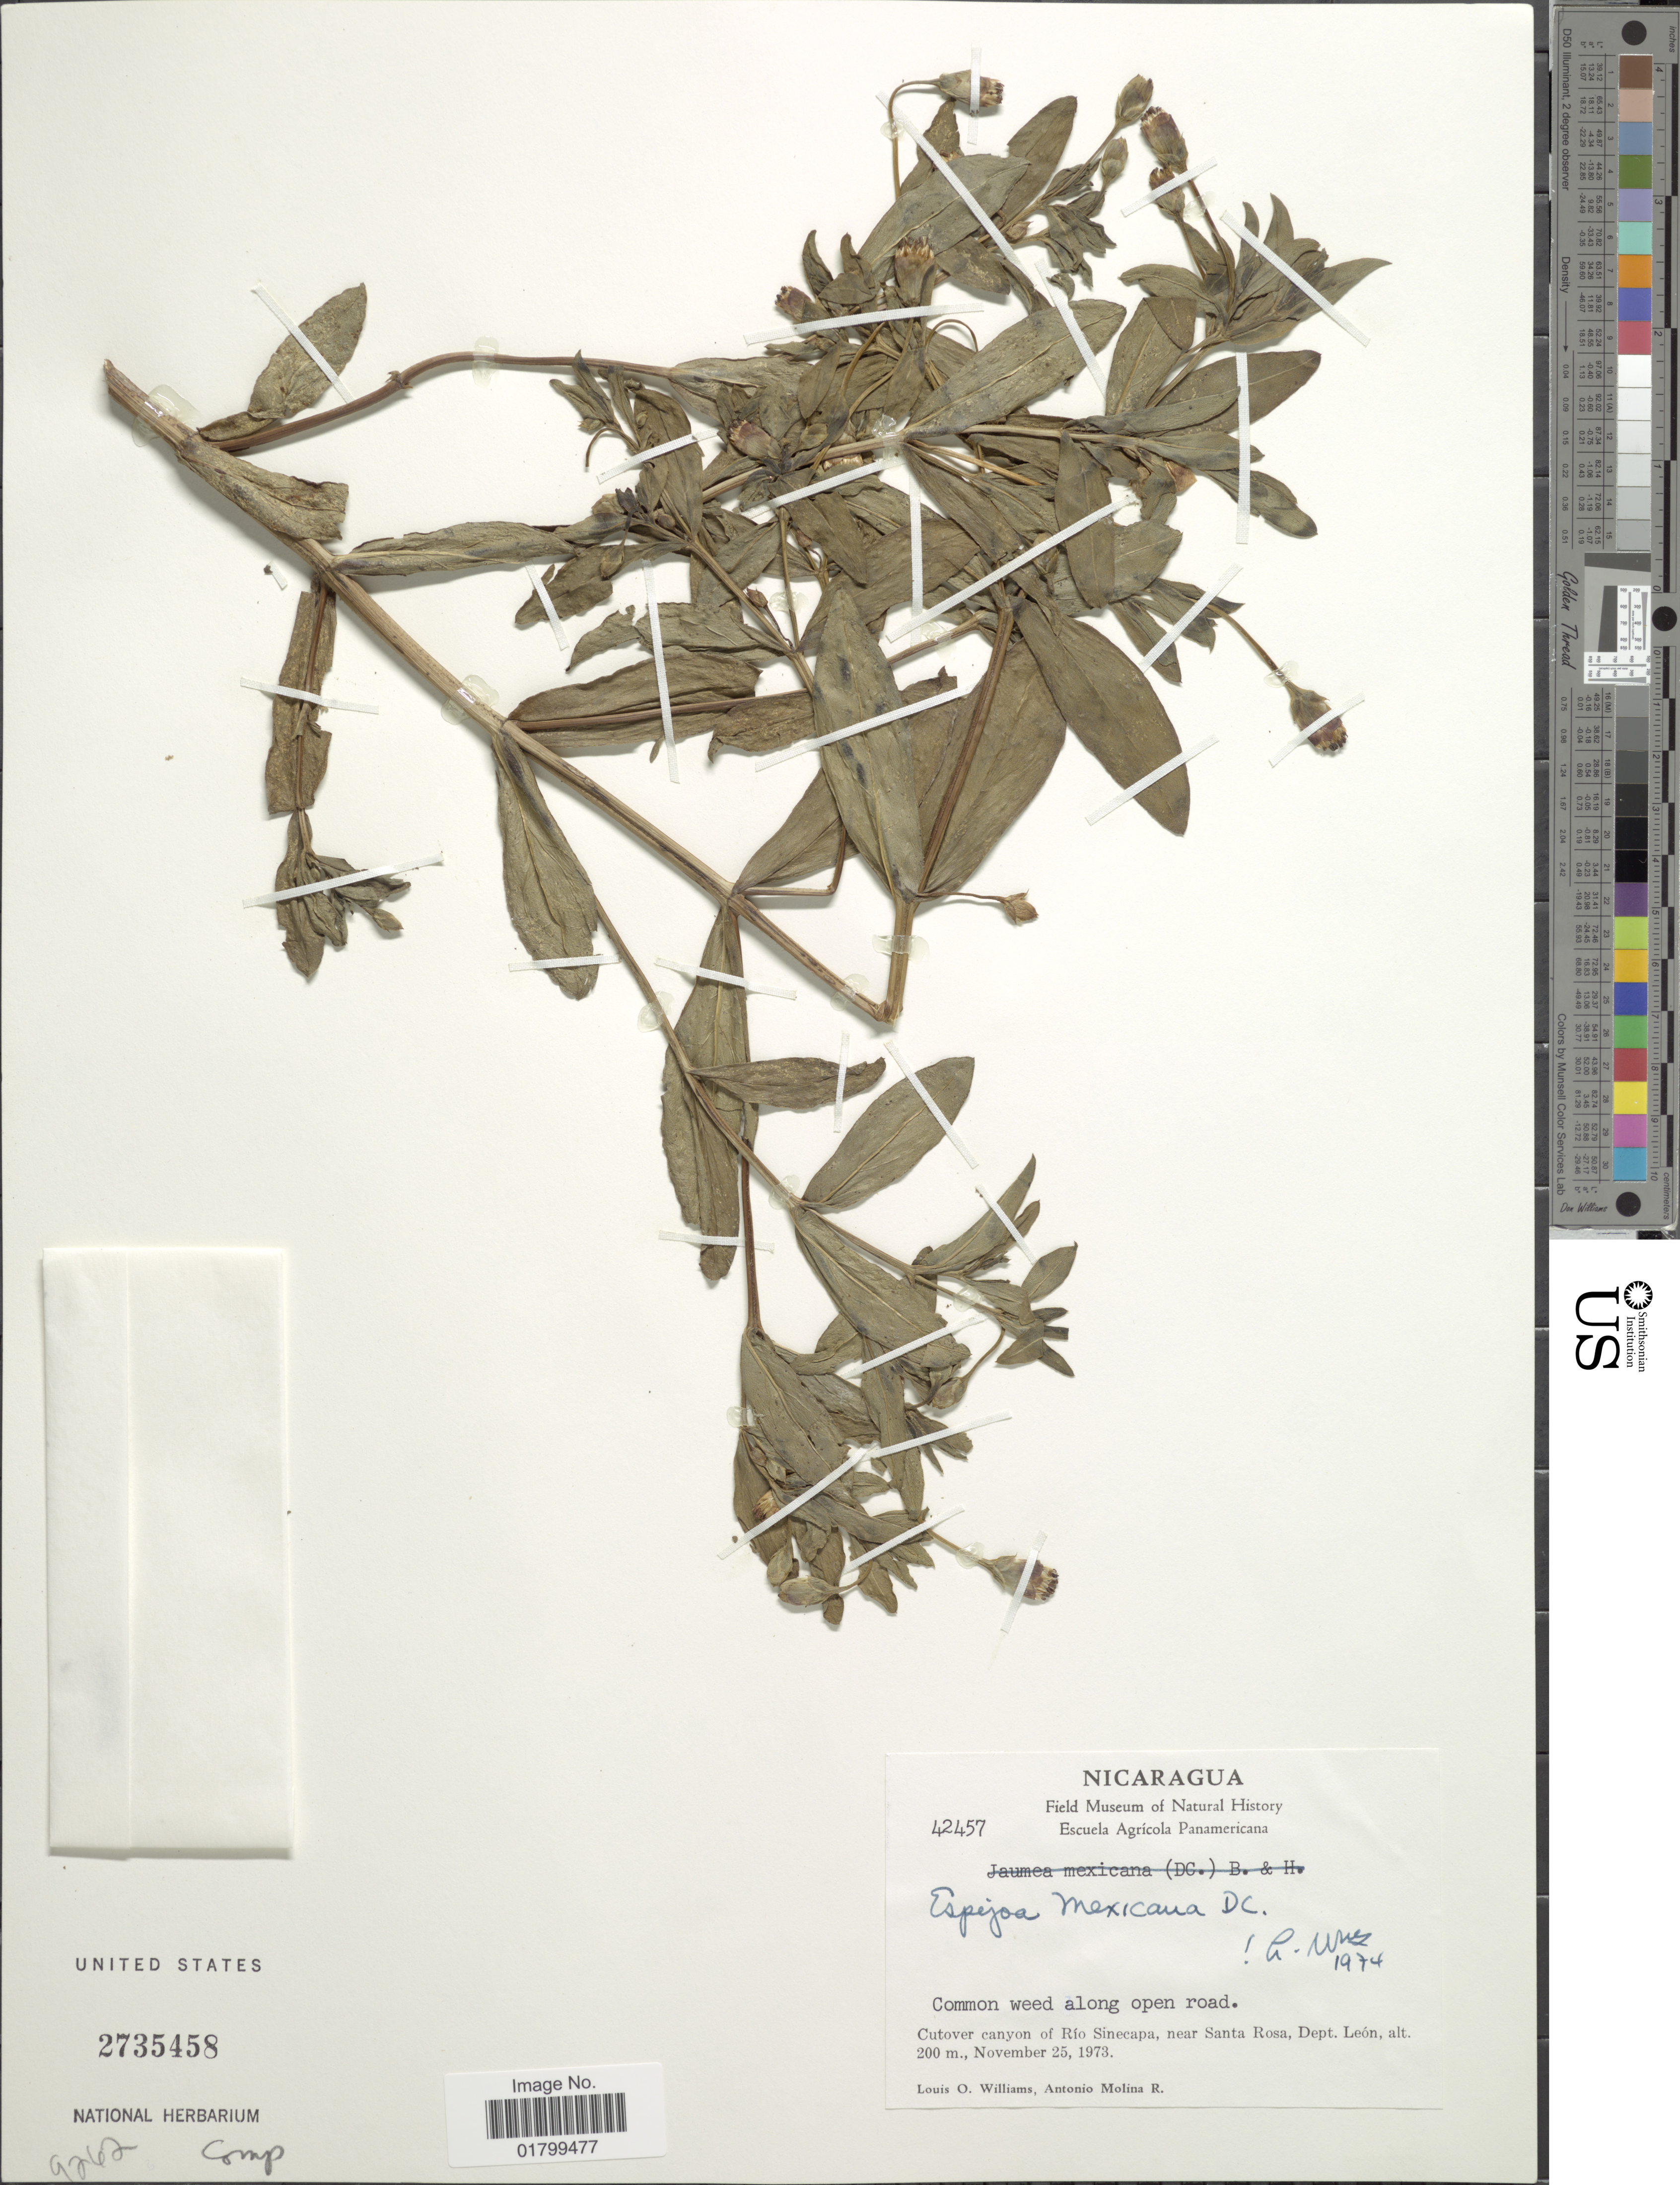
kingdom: Plantae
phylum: Tracheophyta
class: Magnoliopsida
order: Asterales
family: Asteraceae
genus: Espejoa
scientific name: Espejoa mexicana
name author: DC.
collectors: L. O. Williams & A. Molina R.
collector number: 42457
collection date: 1973-11-25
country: Nicaragua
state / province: Leon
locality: Cutover canyon of Rio Sinecapa, near Santa Rosa, Dept. Leon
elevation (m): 200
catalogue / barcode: US 2735458